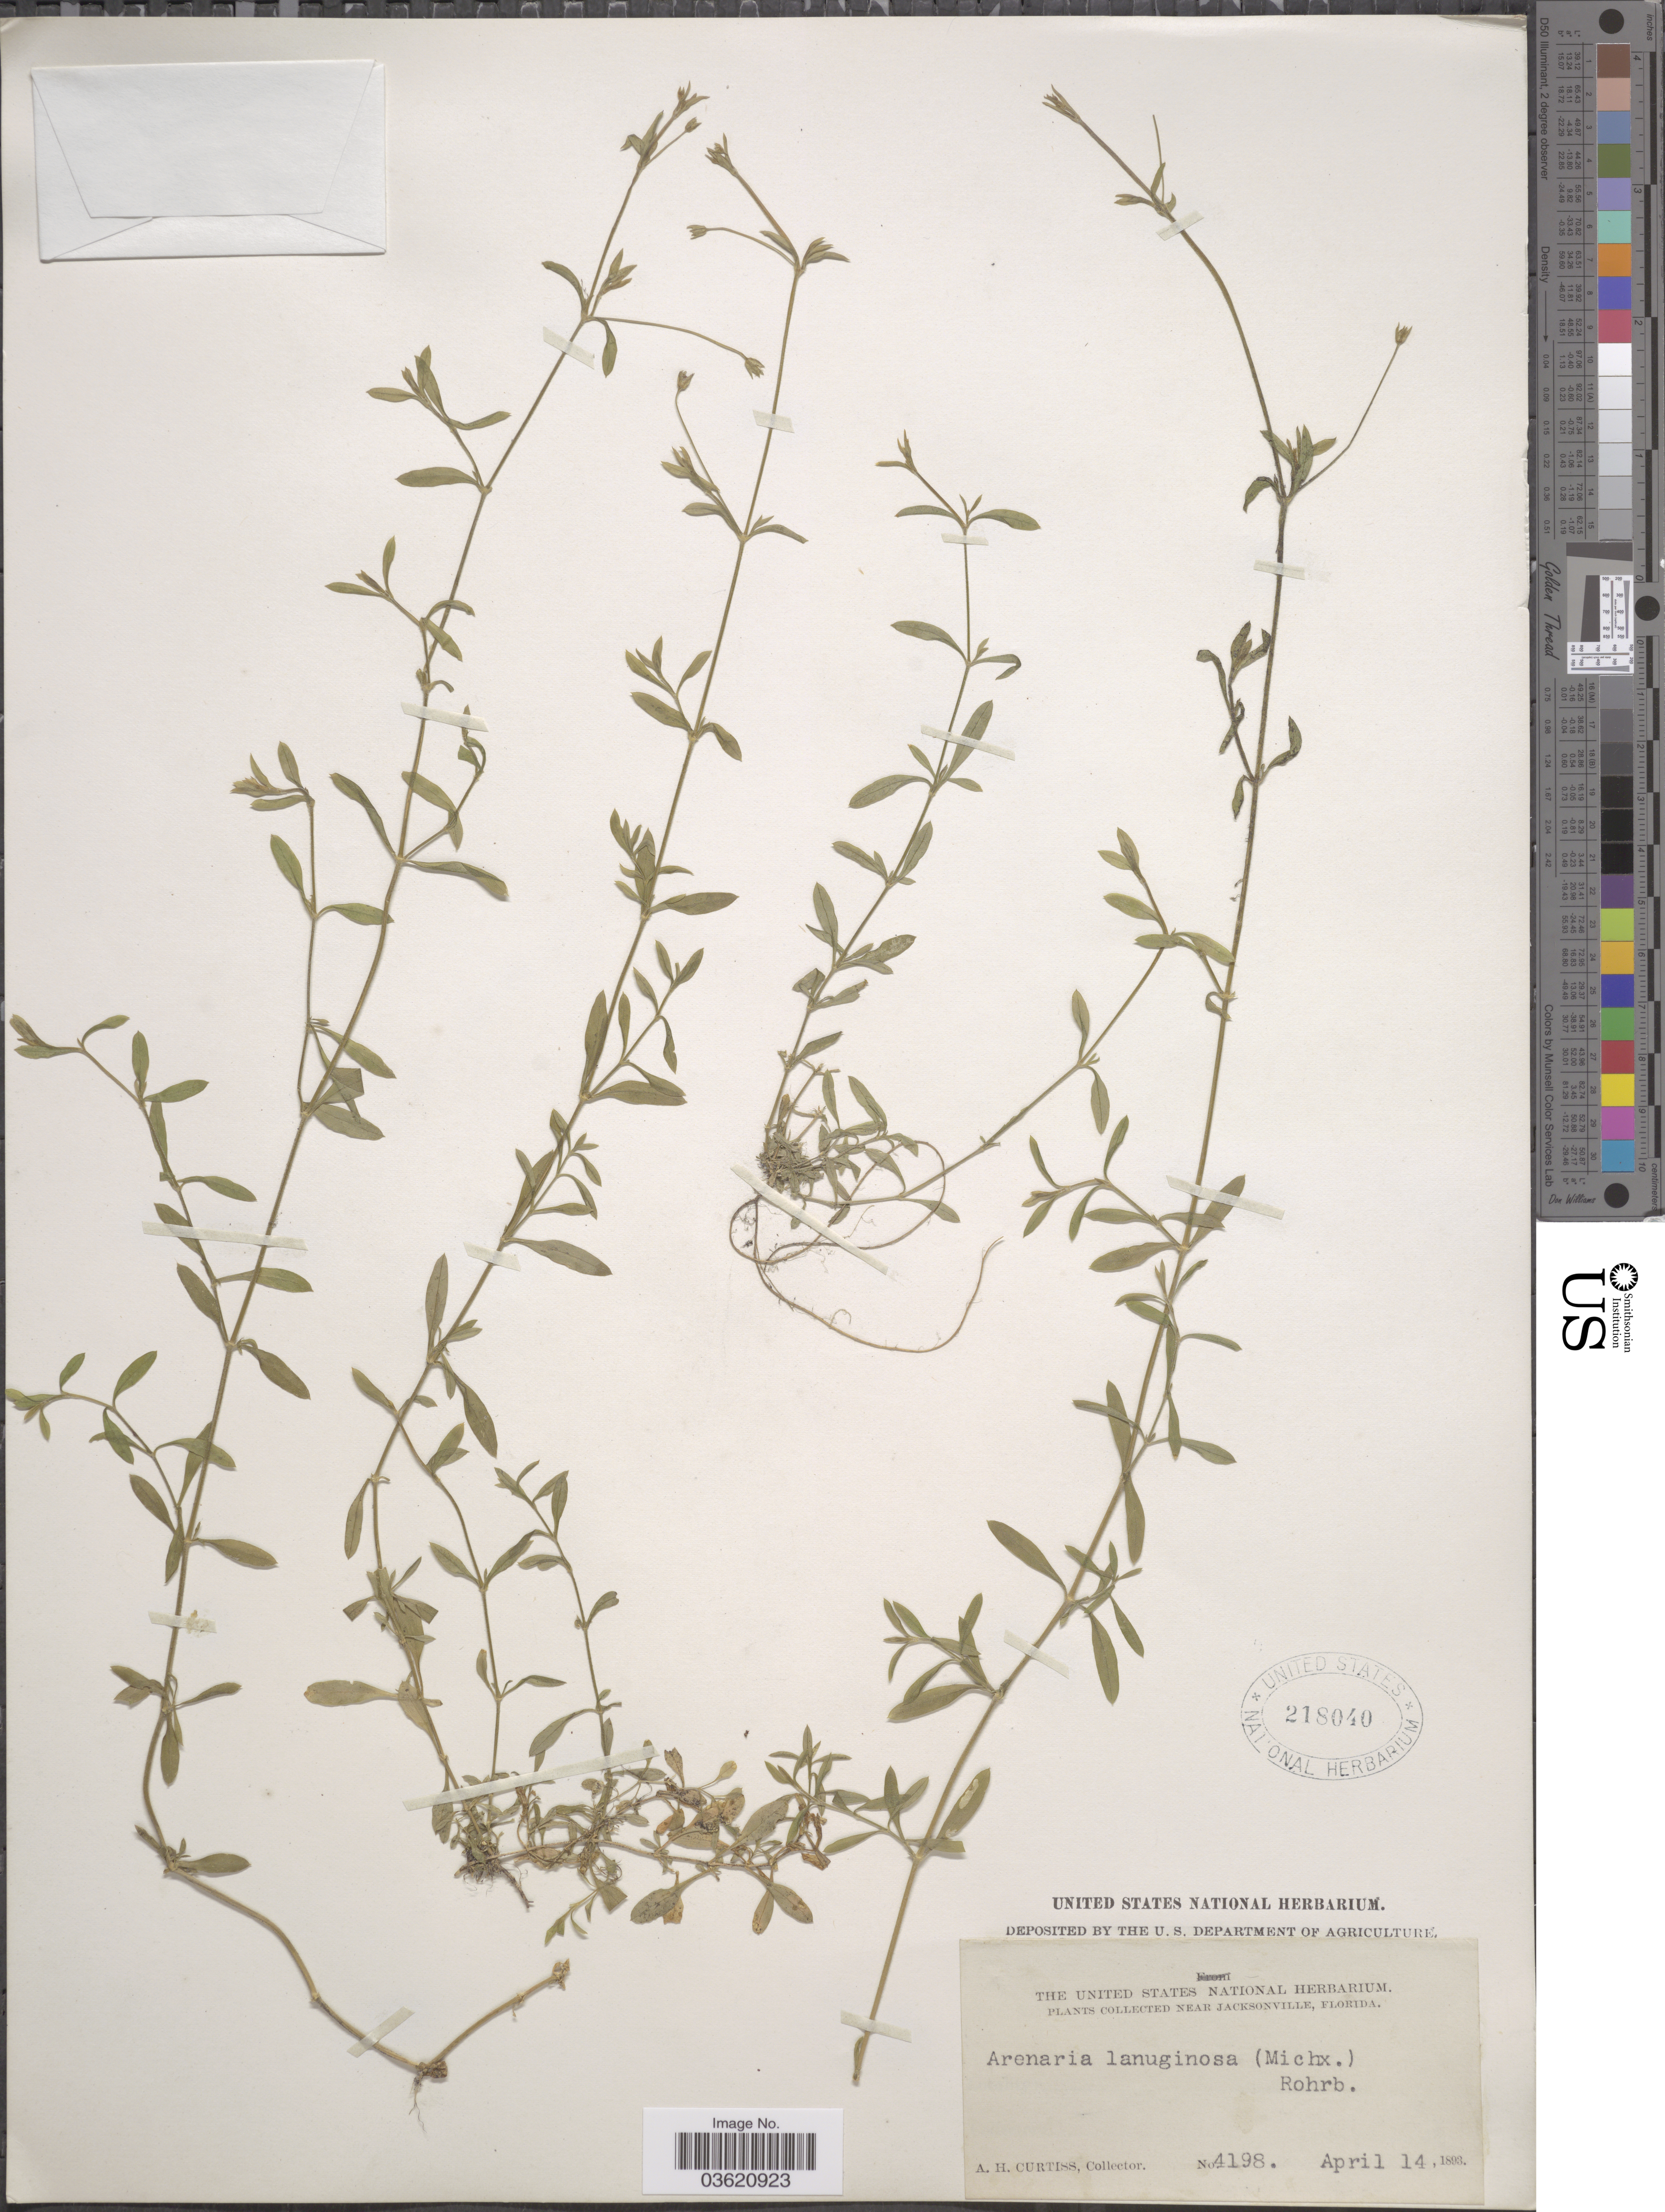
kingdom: Plantae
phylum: Tracheophyta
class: Magnoliopsida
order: Caryophyllales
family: Caryophyllaceae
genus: Arenaria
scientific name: Arenaria lanuginosa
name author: (Michx.) Rohrb.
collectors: A. H. Curtiss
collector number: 4198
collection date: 1893-04-14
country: United States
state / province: Florida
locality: Near Jacksonville.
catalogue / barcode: US 218040